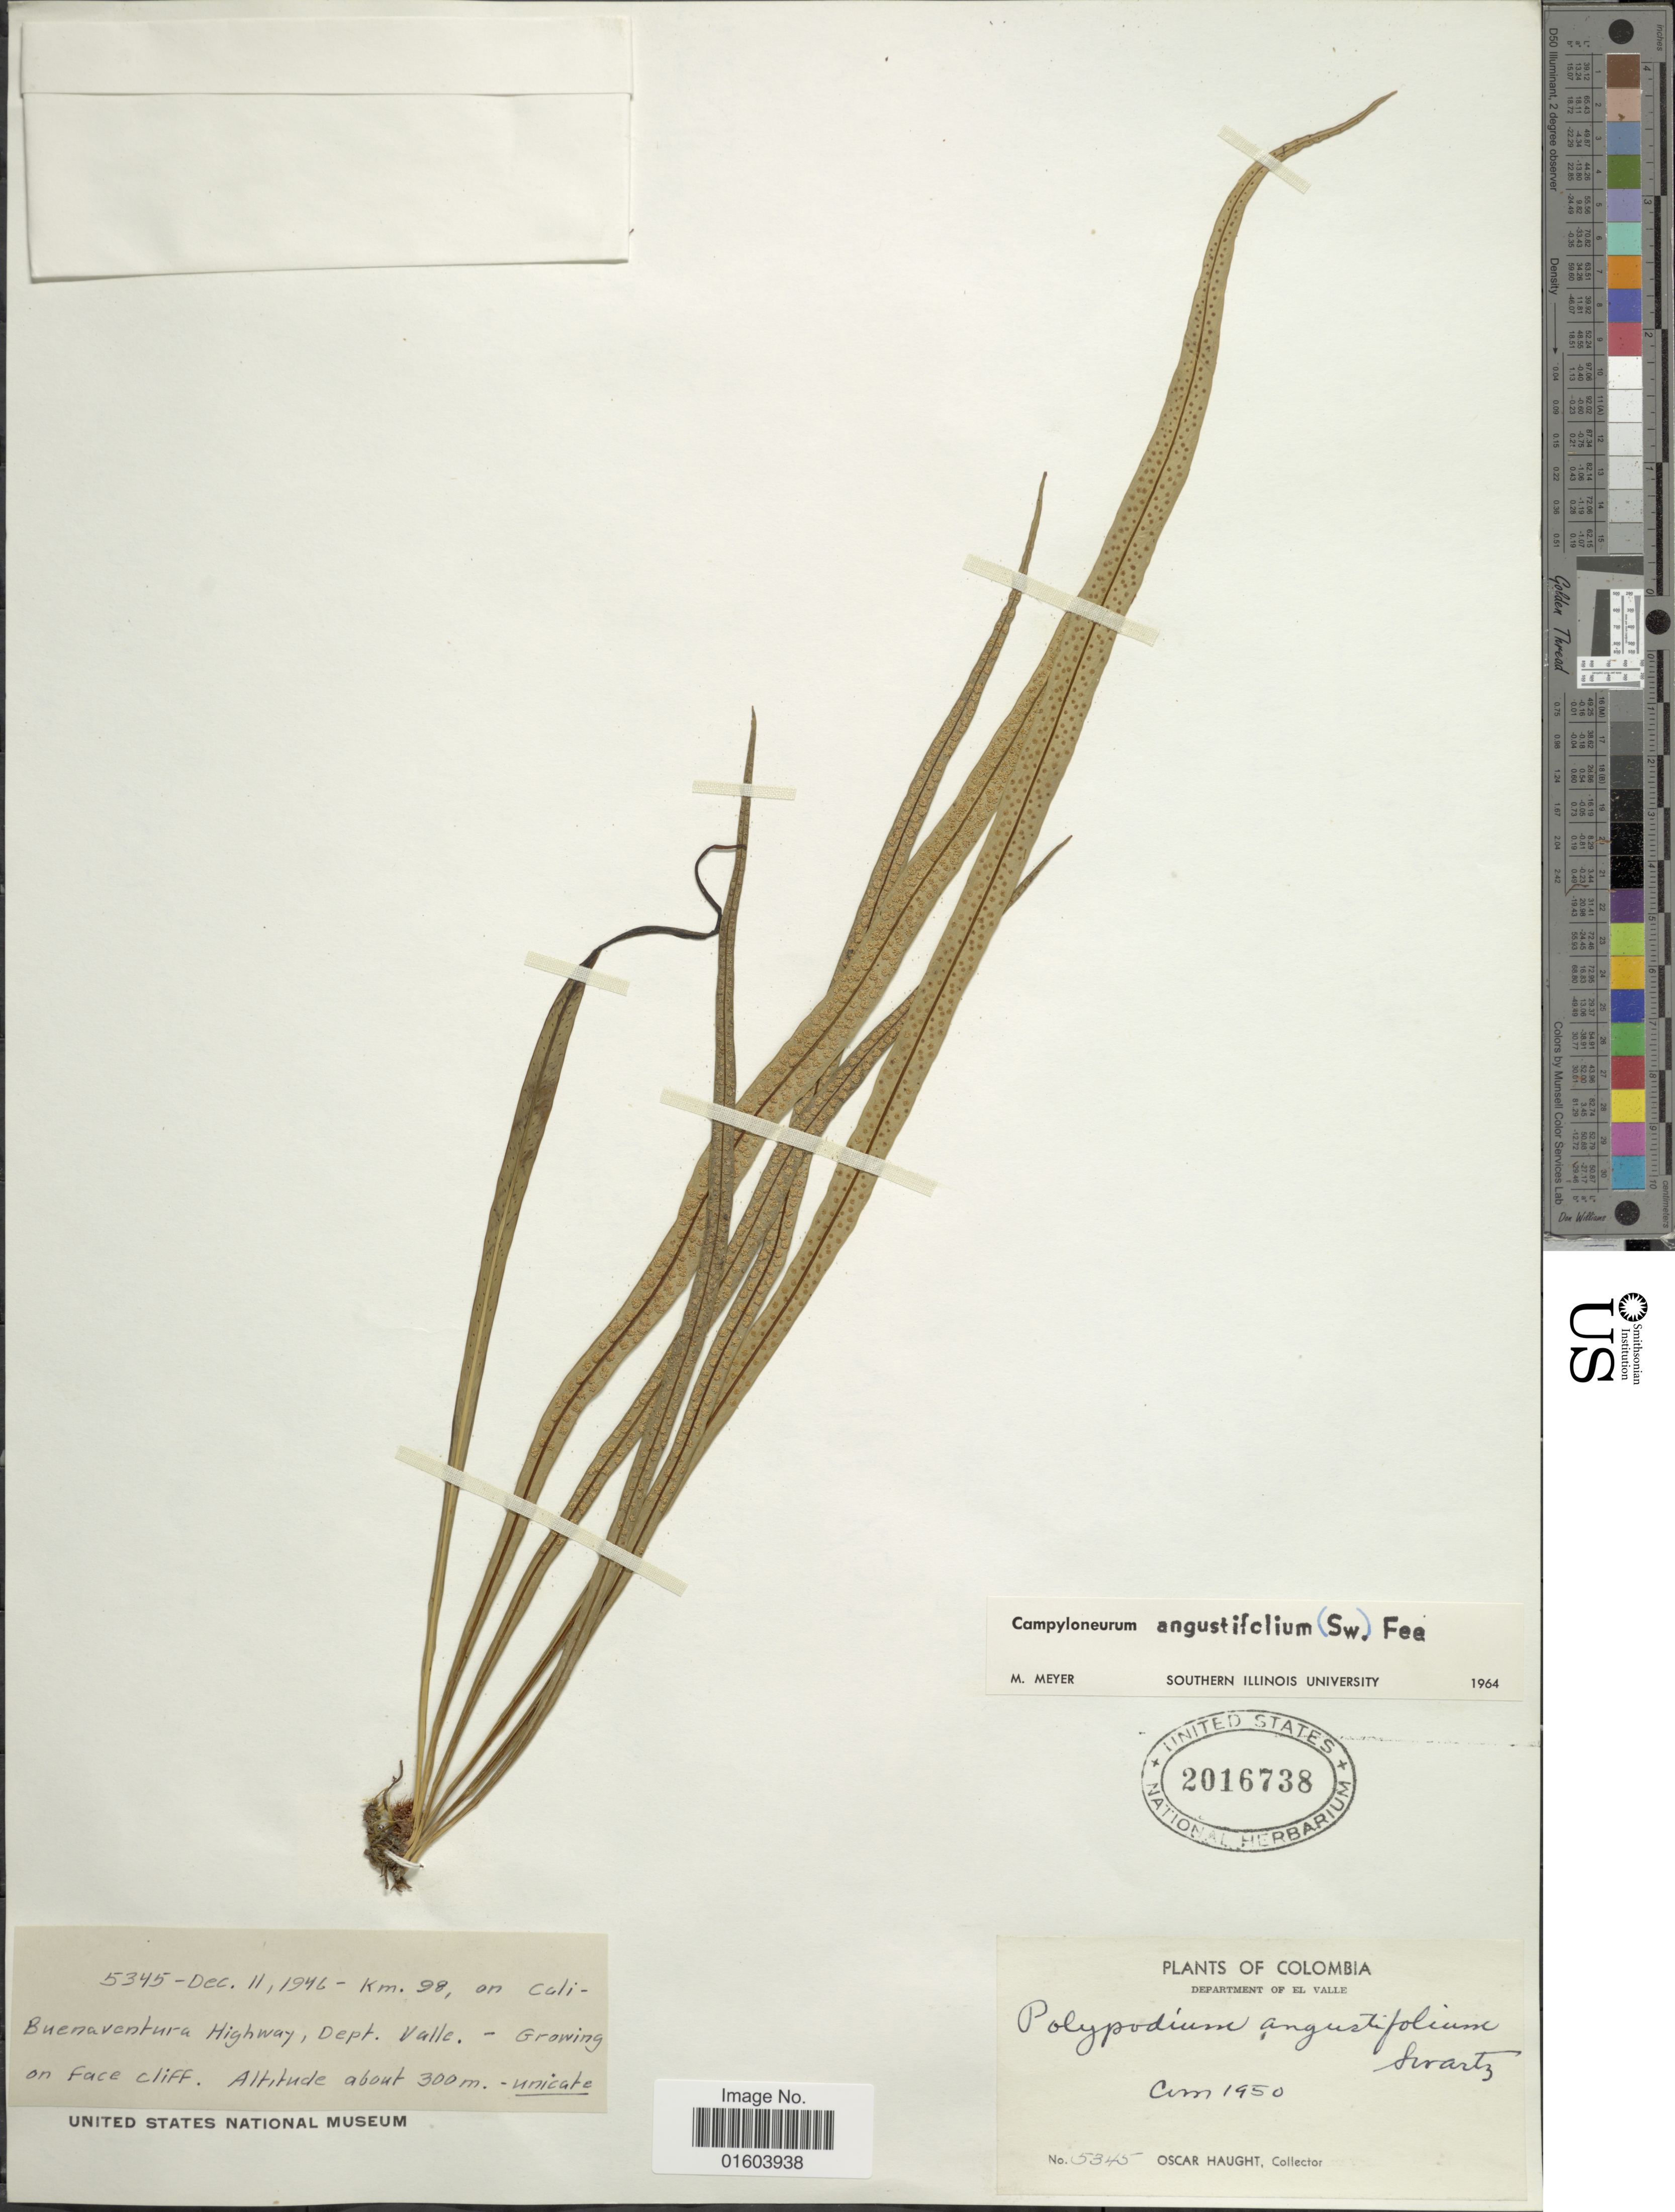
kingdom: Plantae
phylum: Tracheophyta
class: Polypodiopsida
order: Polypodiales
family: Polypodiaceae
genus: Campyloneurum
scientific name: Campyloneurum angustifolium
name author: (Sw.) Fée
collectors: O. Haught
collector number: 5345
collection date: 1946-12-11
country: Colombia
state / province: Valle del Cauca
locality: Departmento of El Valle, Colombia, Buenaventure Highway, Dept. Valle.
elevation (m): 300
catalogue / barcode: US 2016738